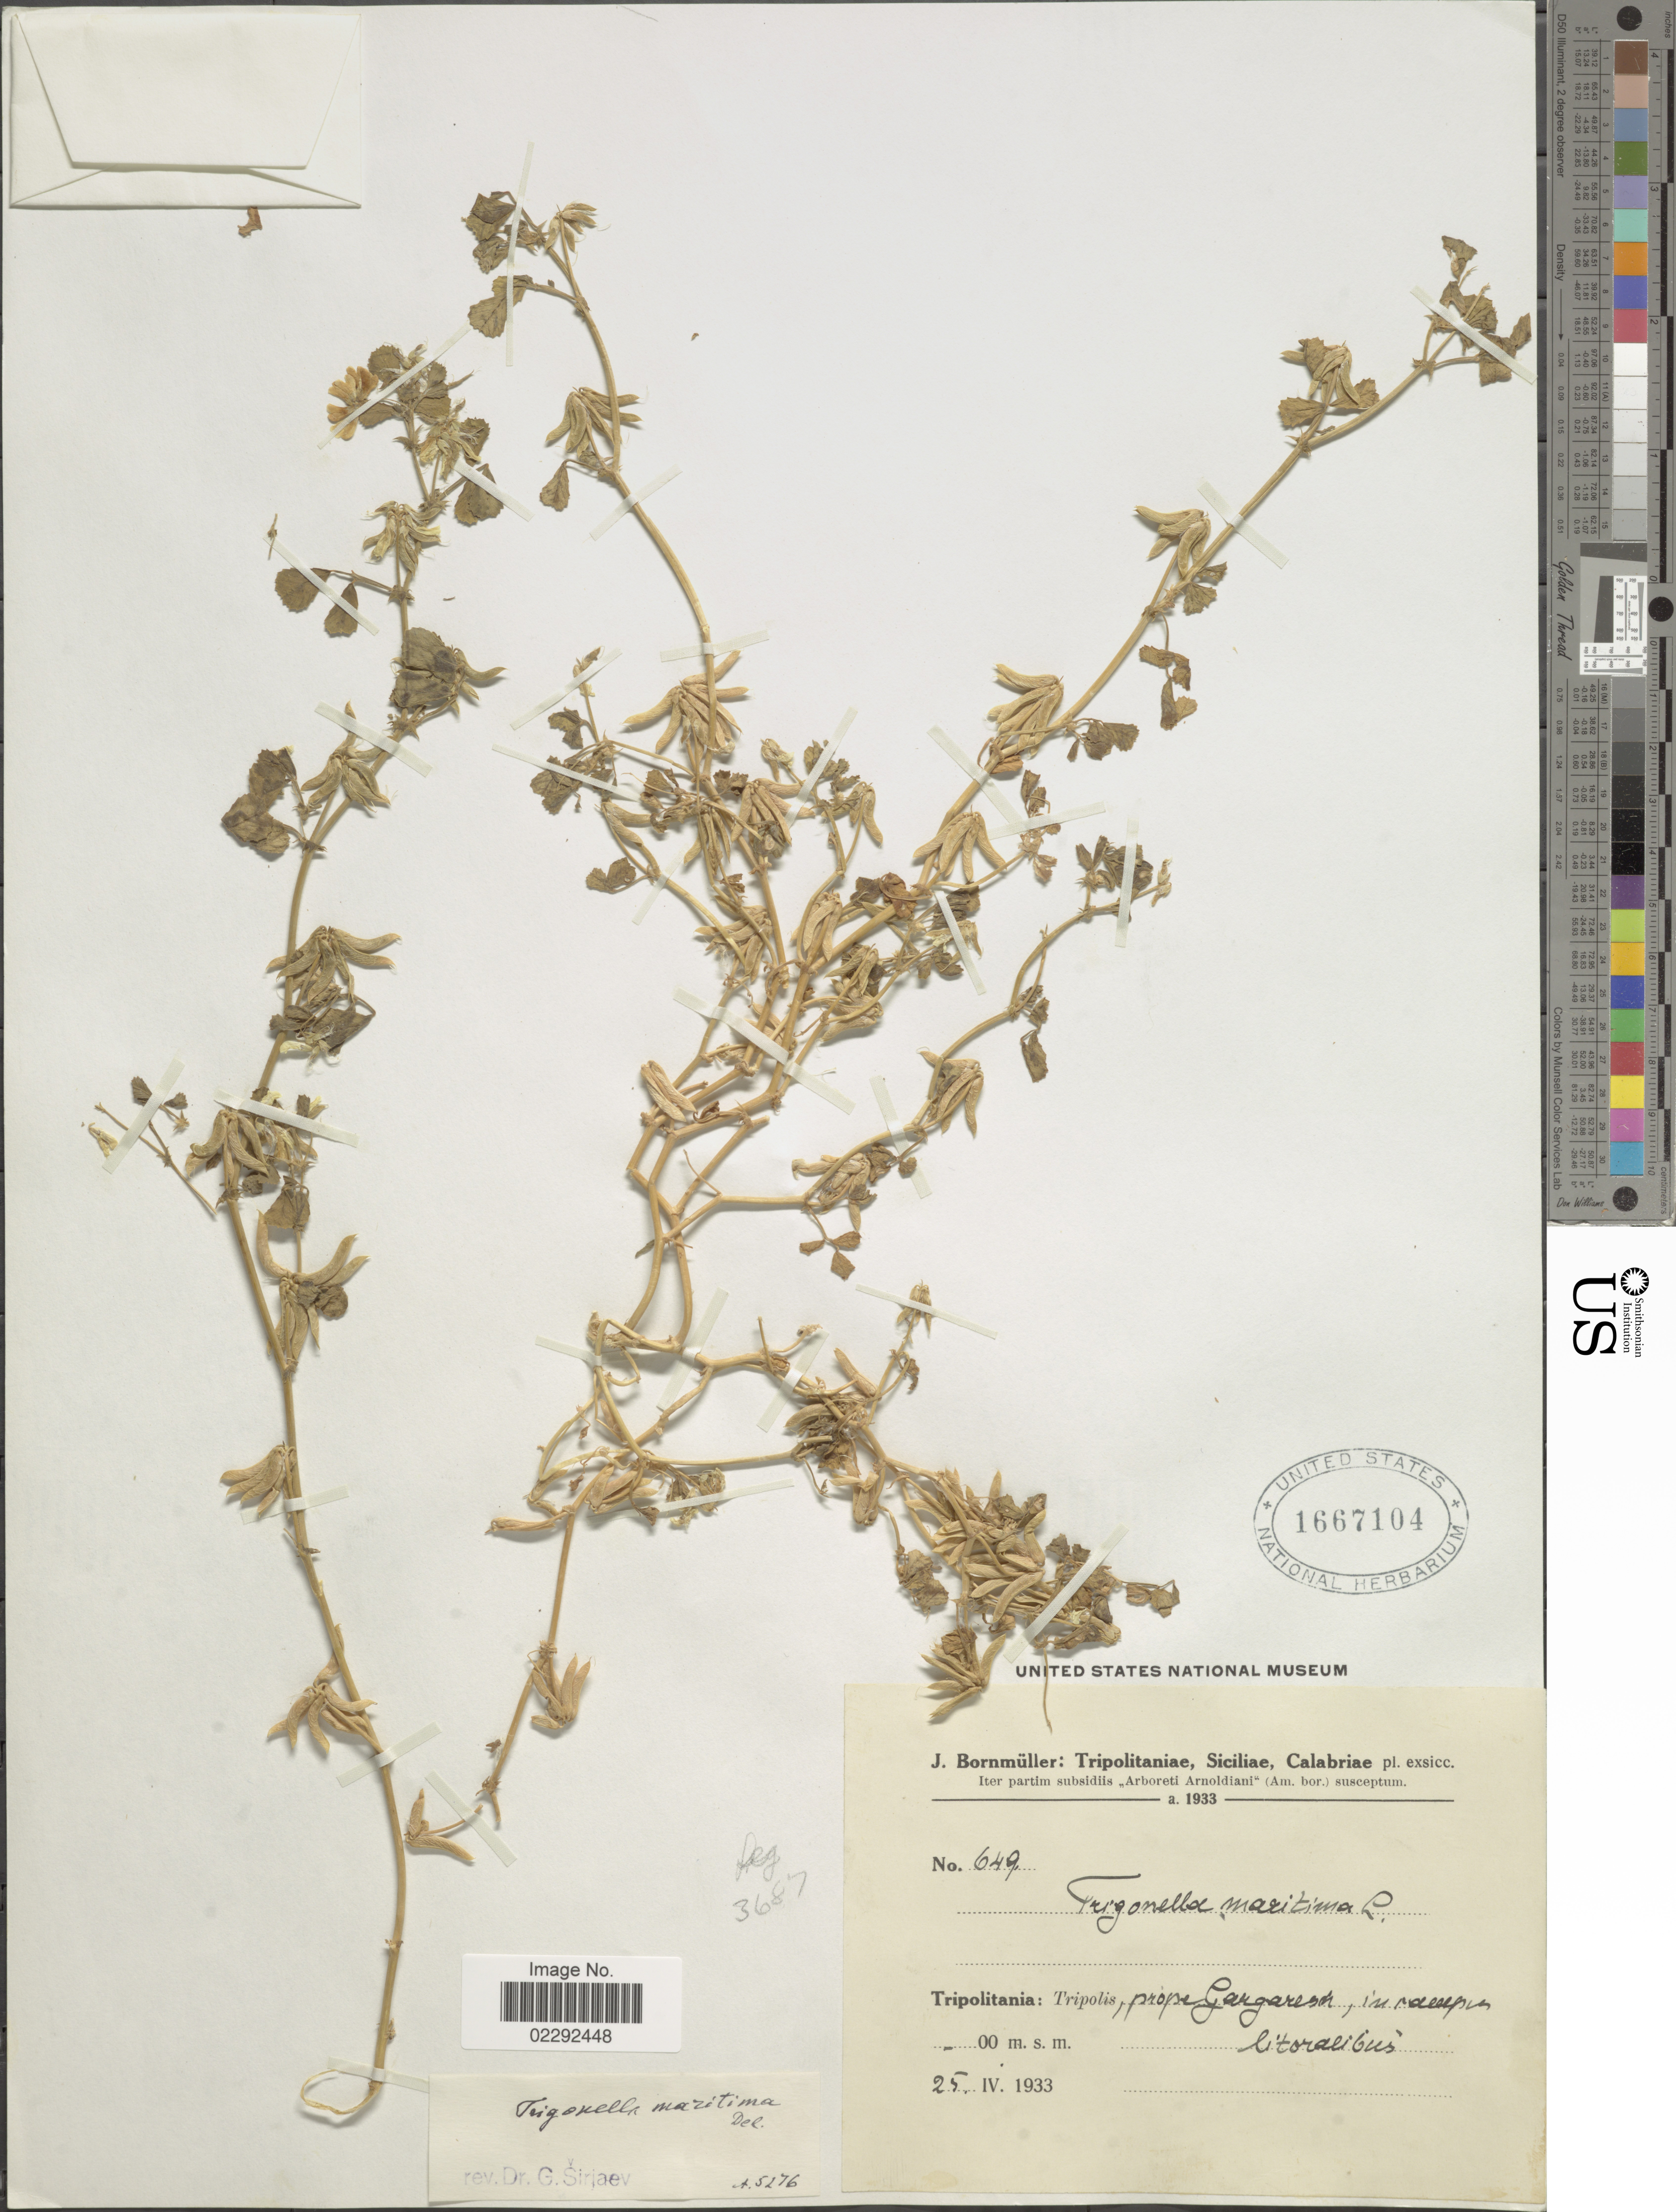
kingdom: Plantae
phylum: Tracheophyta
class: Magnoliopsida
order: Fabales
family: Fabaceae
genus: Trigonella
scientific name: Trigonella maritima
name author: Poir.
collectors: J. Bornmüller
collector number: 649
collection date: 1933-04-25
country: Libya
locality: Tripolitania: Tripolis, prope Gargaresh.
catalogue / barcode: US 1667104